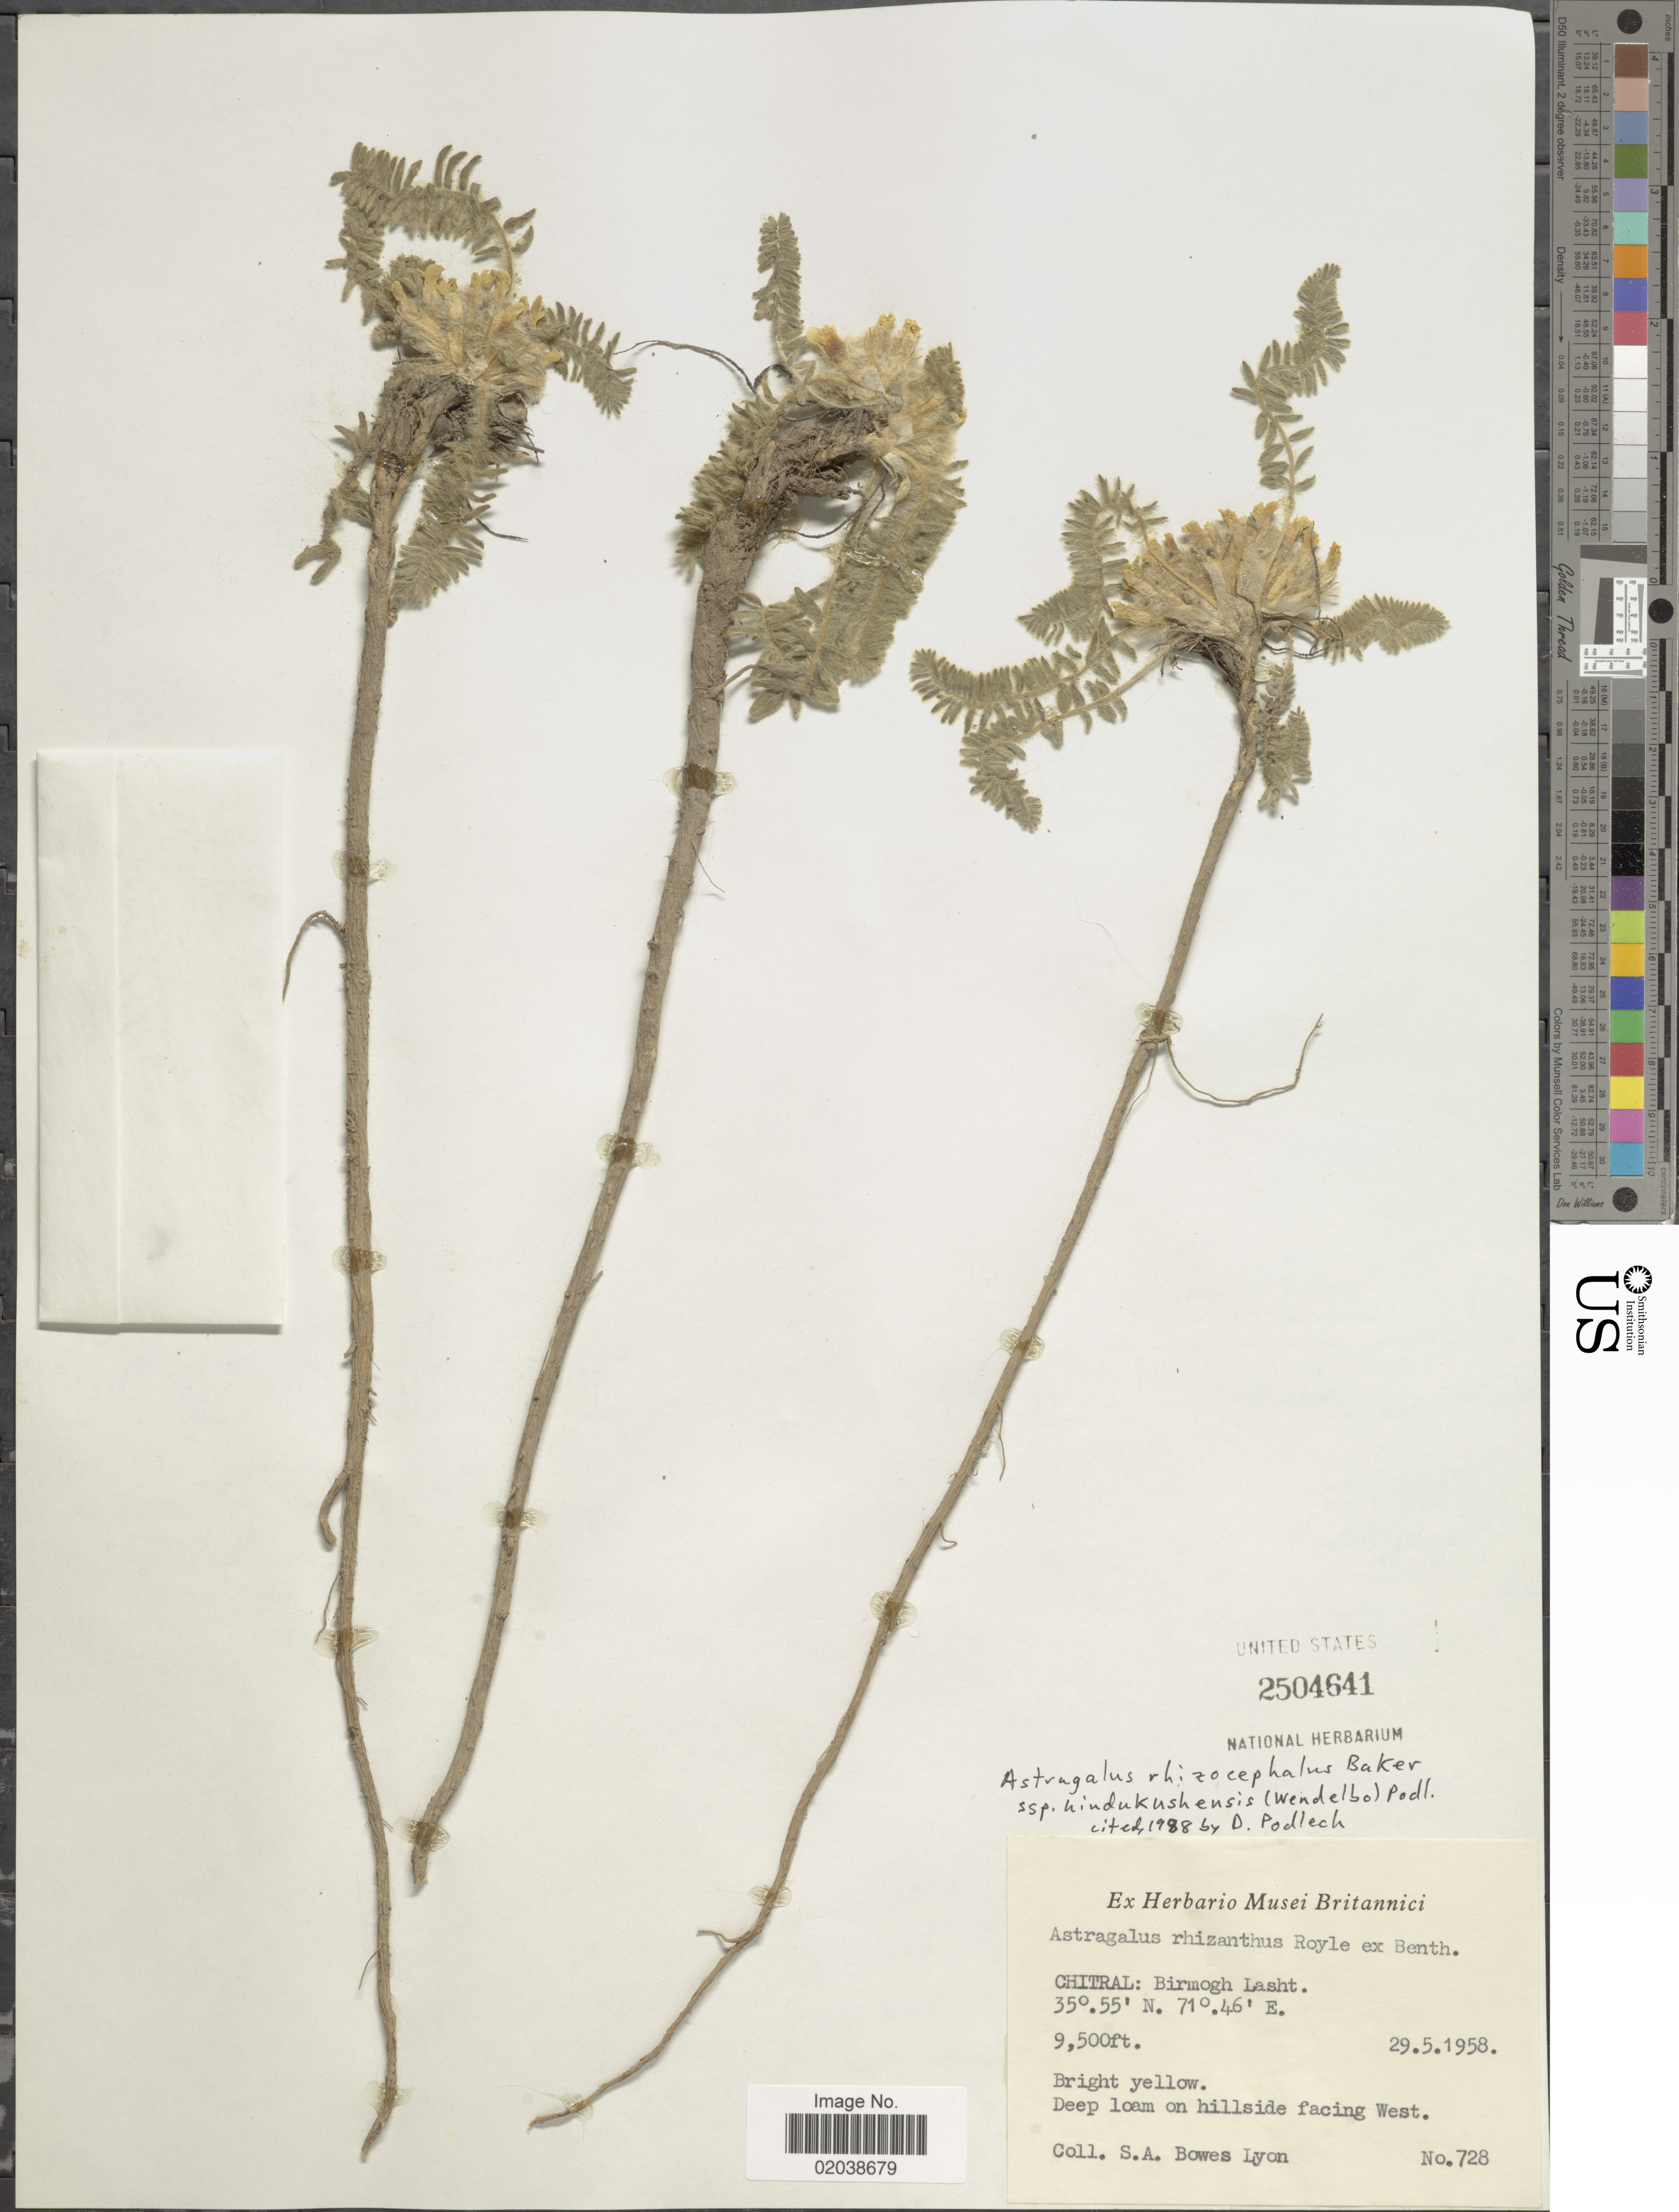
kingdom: Plantae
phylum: Tracheophyta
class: Magnoliopsida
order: Fabales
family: Fabaceae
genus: Astragalus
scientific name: Astragalus rhizocephalus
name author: Baker ex Aitchison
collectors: S. Lyon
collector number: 728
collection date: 1958-05-29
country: India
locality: Chitral: Birmogh Lasht.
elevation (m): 2896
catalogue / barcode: US 2504641